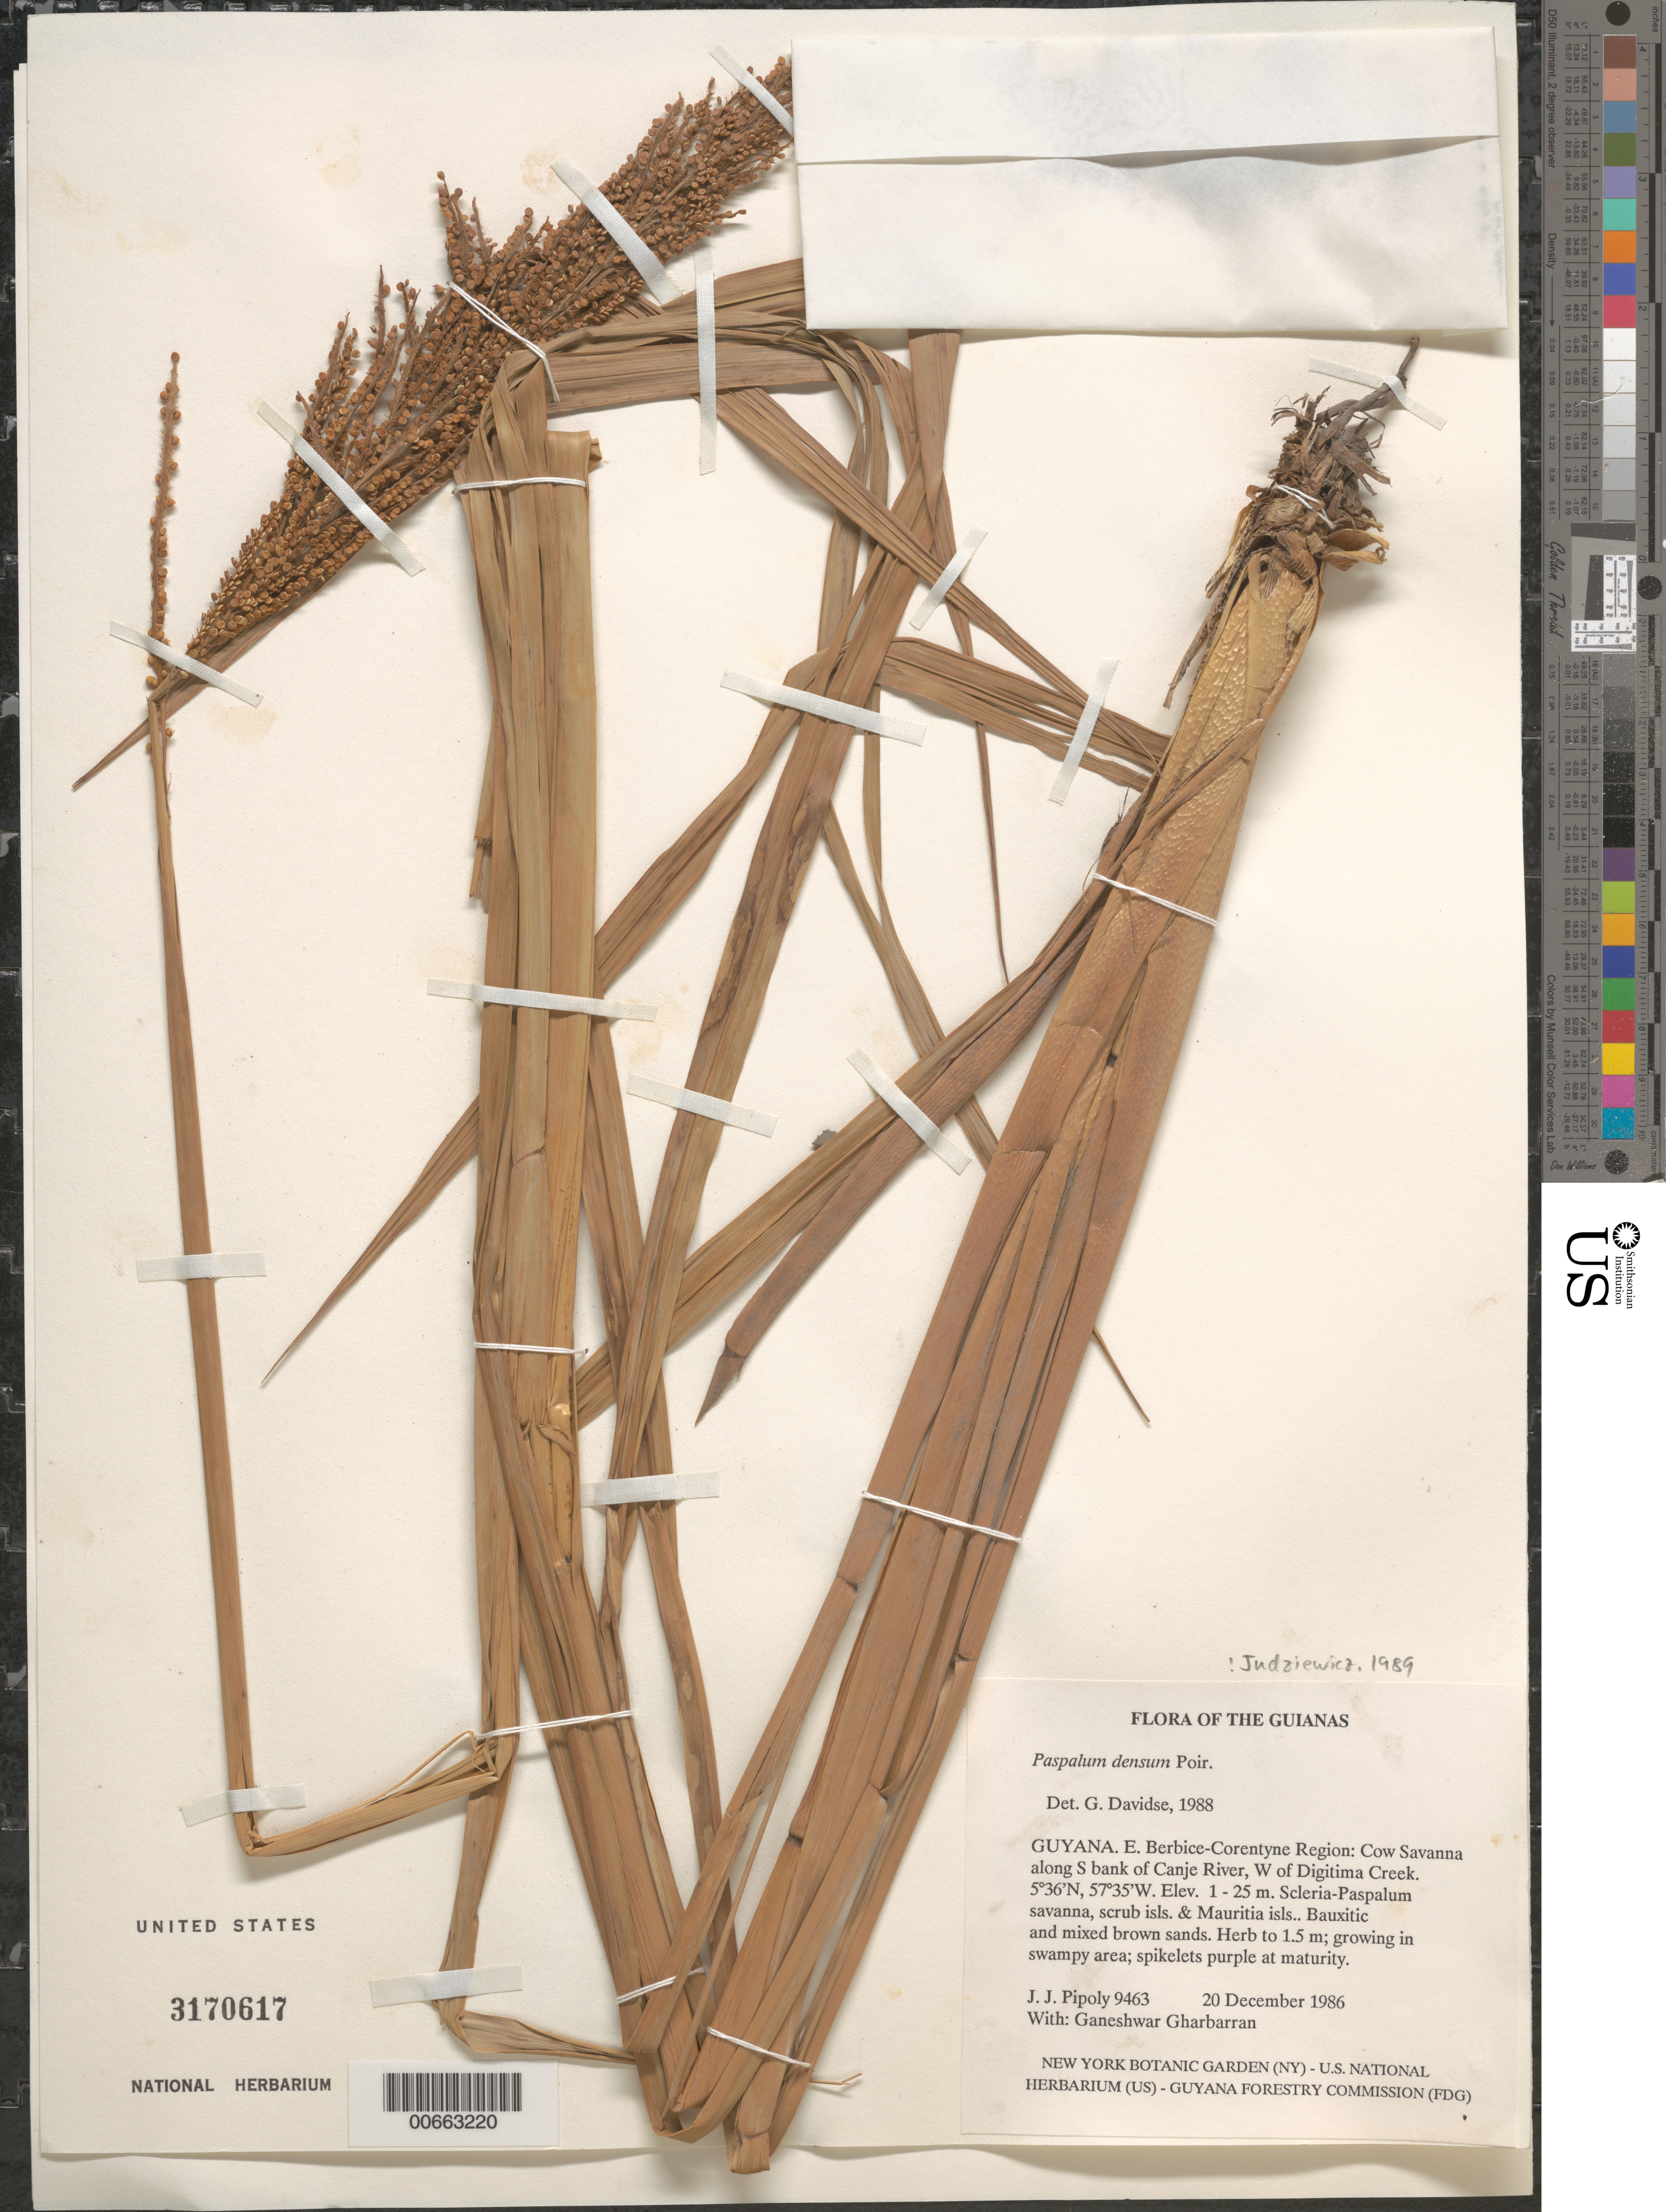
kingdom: Plantae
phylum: Tracheophyta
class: Liliopsida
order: Poales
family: Poaceae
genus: Paspalum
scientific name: Paspalum densum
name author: Poir.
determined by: Davidse, Gerrit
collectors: J. J. Pipoly & G. Gharbarran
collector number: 9463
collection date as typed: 20 December 1986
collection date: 1986-12-20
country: Guyana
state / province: E. Berbice-Corentyne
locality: Cow savanna, along S bank of Canje River, W of Digitima Creek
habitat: Scleria-Paspalum savanna, scrub isls. & Mauritia isls. Bauxitic and mixed brown sands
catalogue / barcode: US 3170617